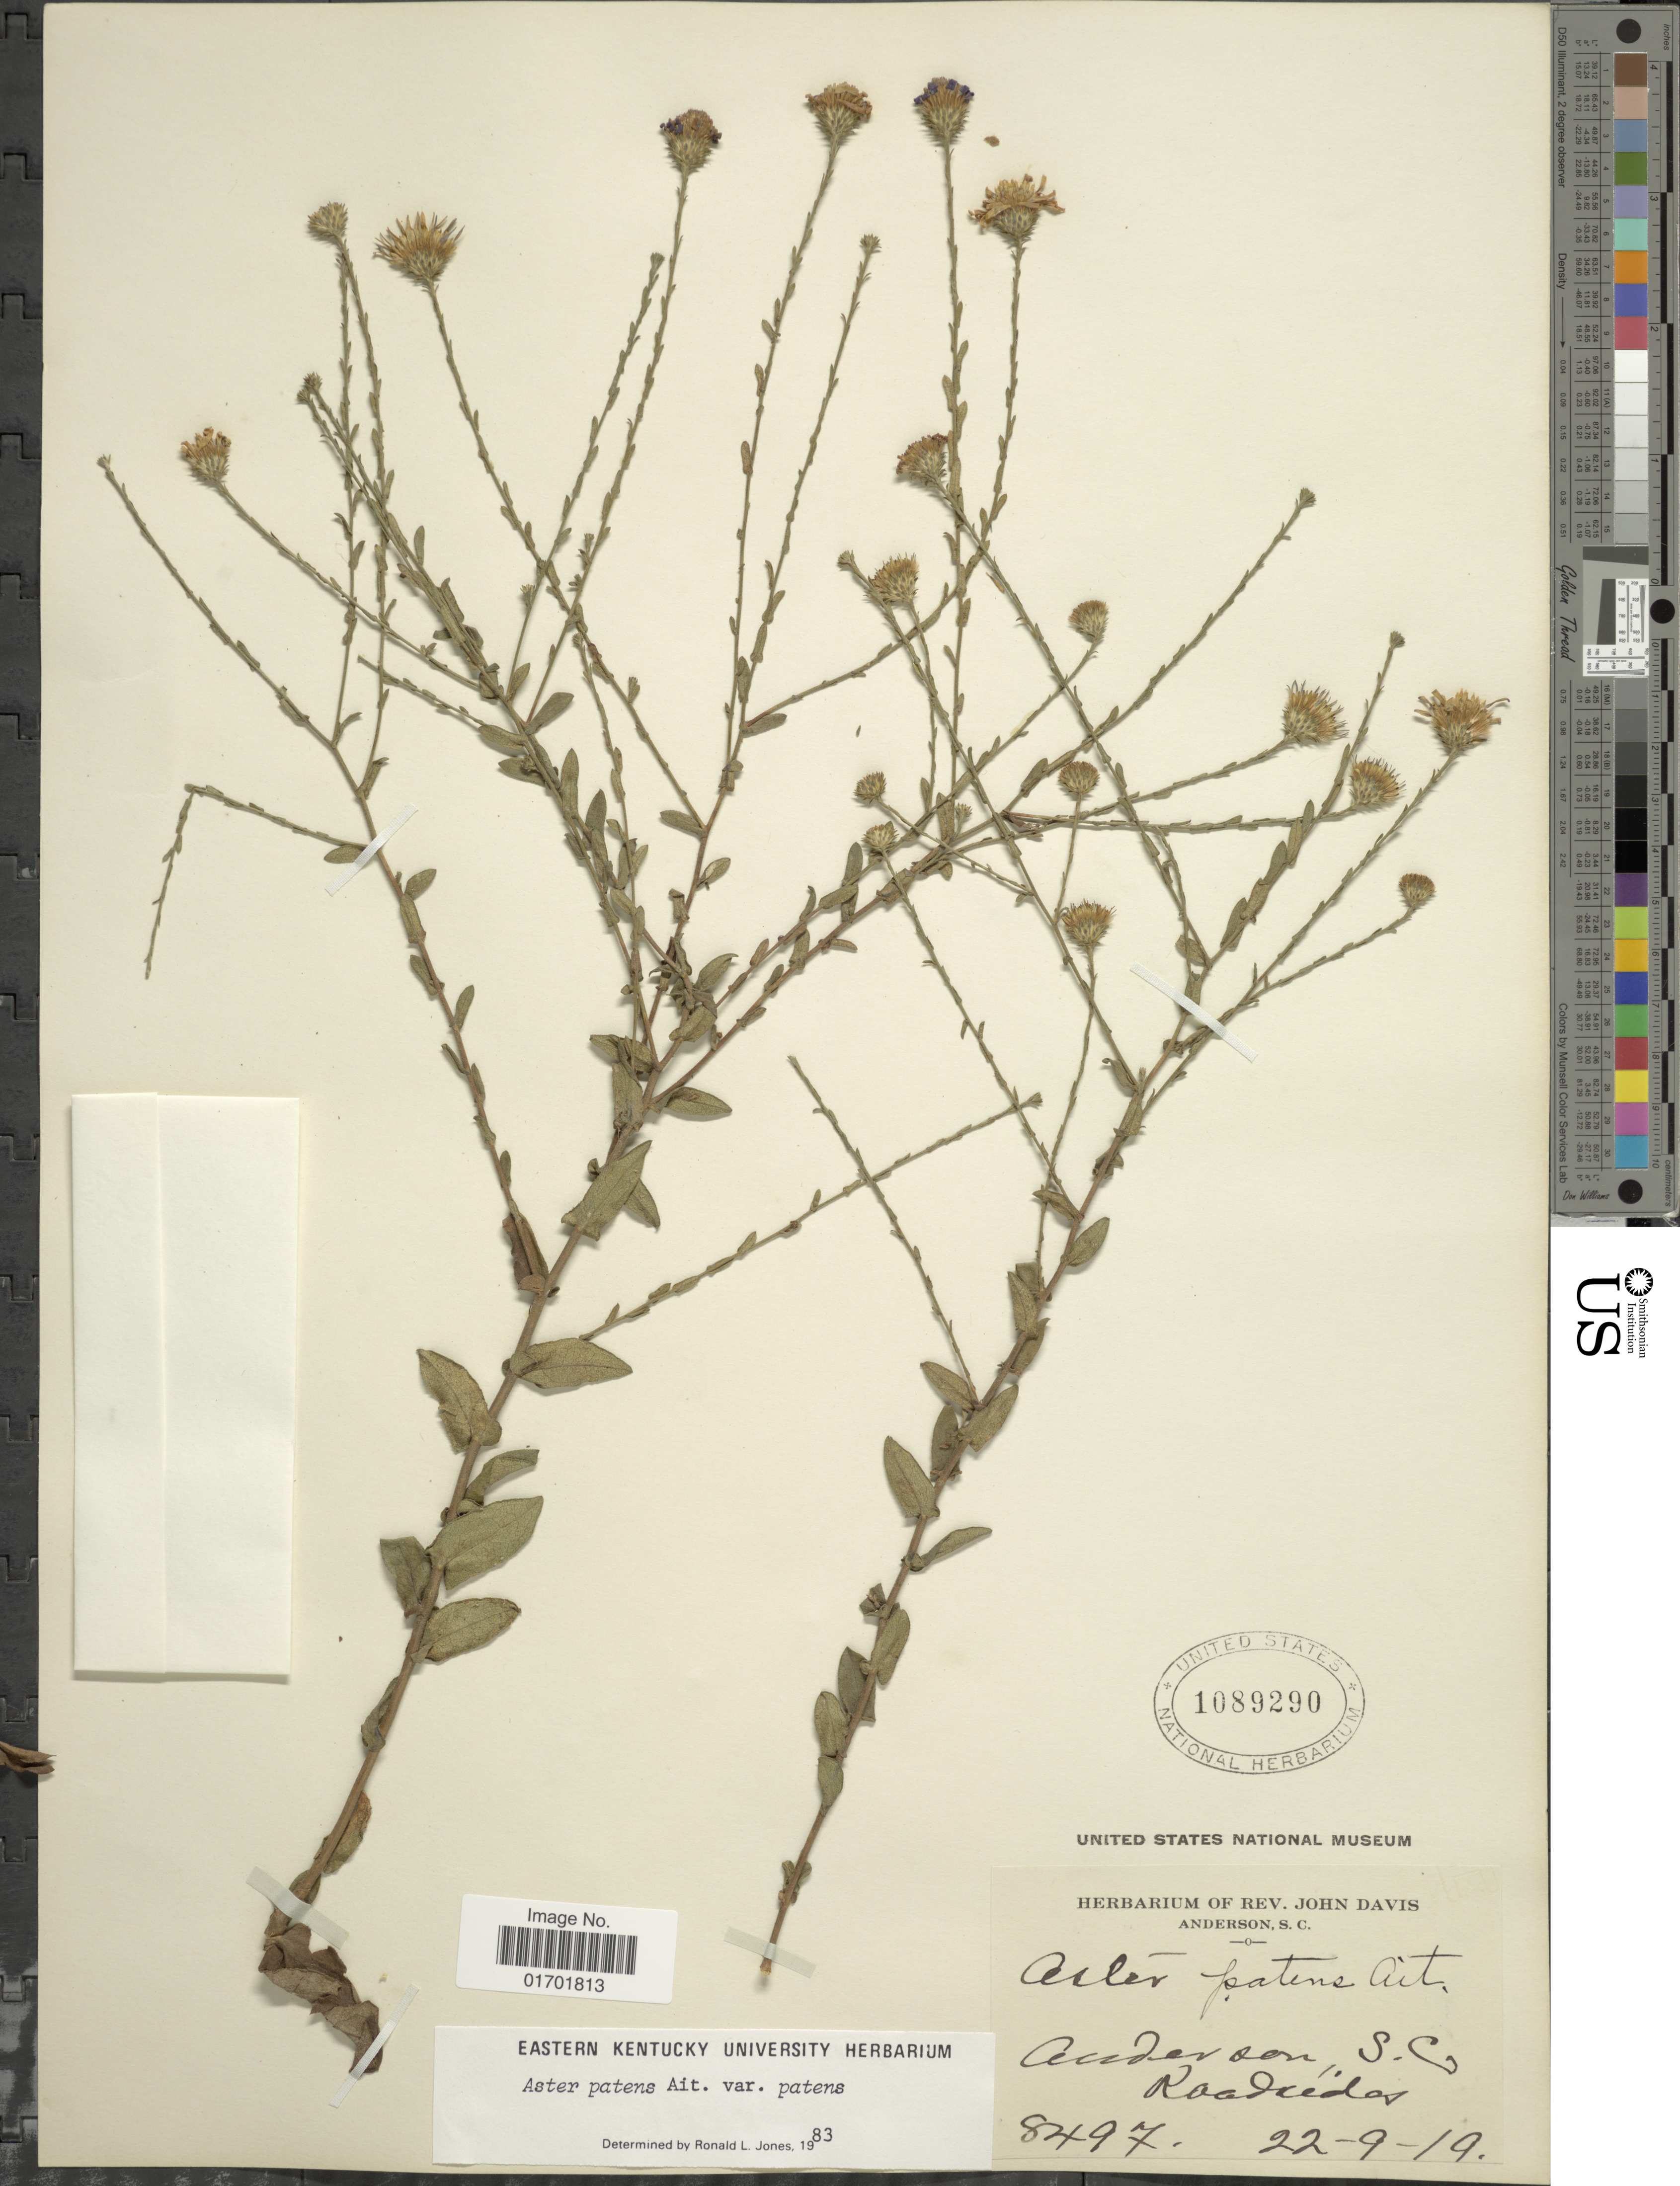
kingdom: Plantae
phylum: Tracheophyta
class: Magnoliopsida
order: Asterales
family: Asteraceae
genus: Symphyotrichum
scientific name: Symphyotrichum patens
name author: (Aiton) G.L. Nesom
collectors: ex herb. Rev. John Davis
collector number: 8497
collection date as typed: Transcribed d/m/y: 22/9/19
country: United States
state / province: South Carolina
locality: Anderson, Roadsides.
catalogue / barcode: US 1089290